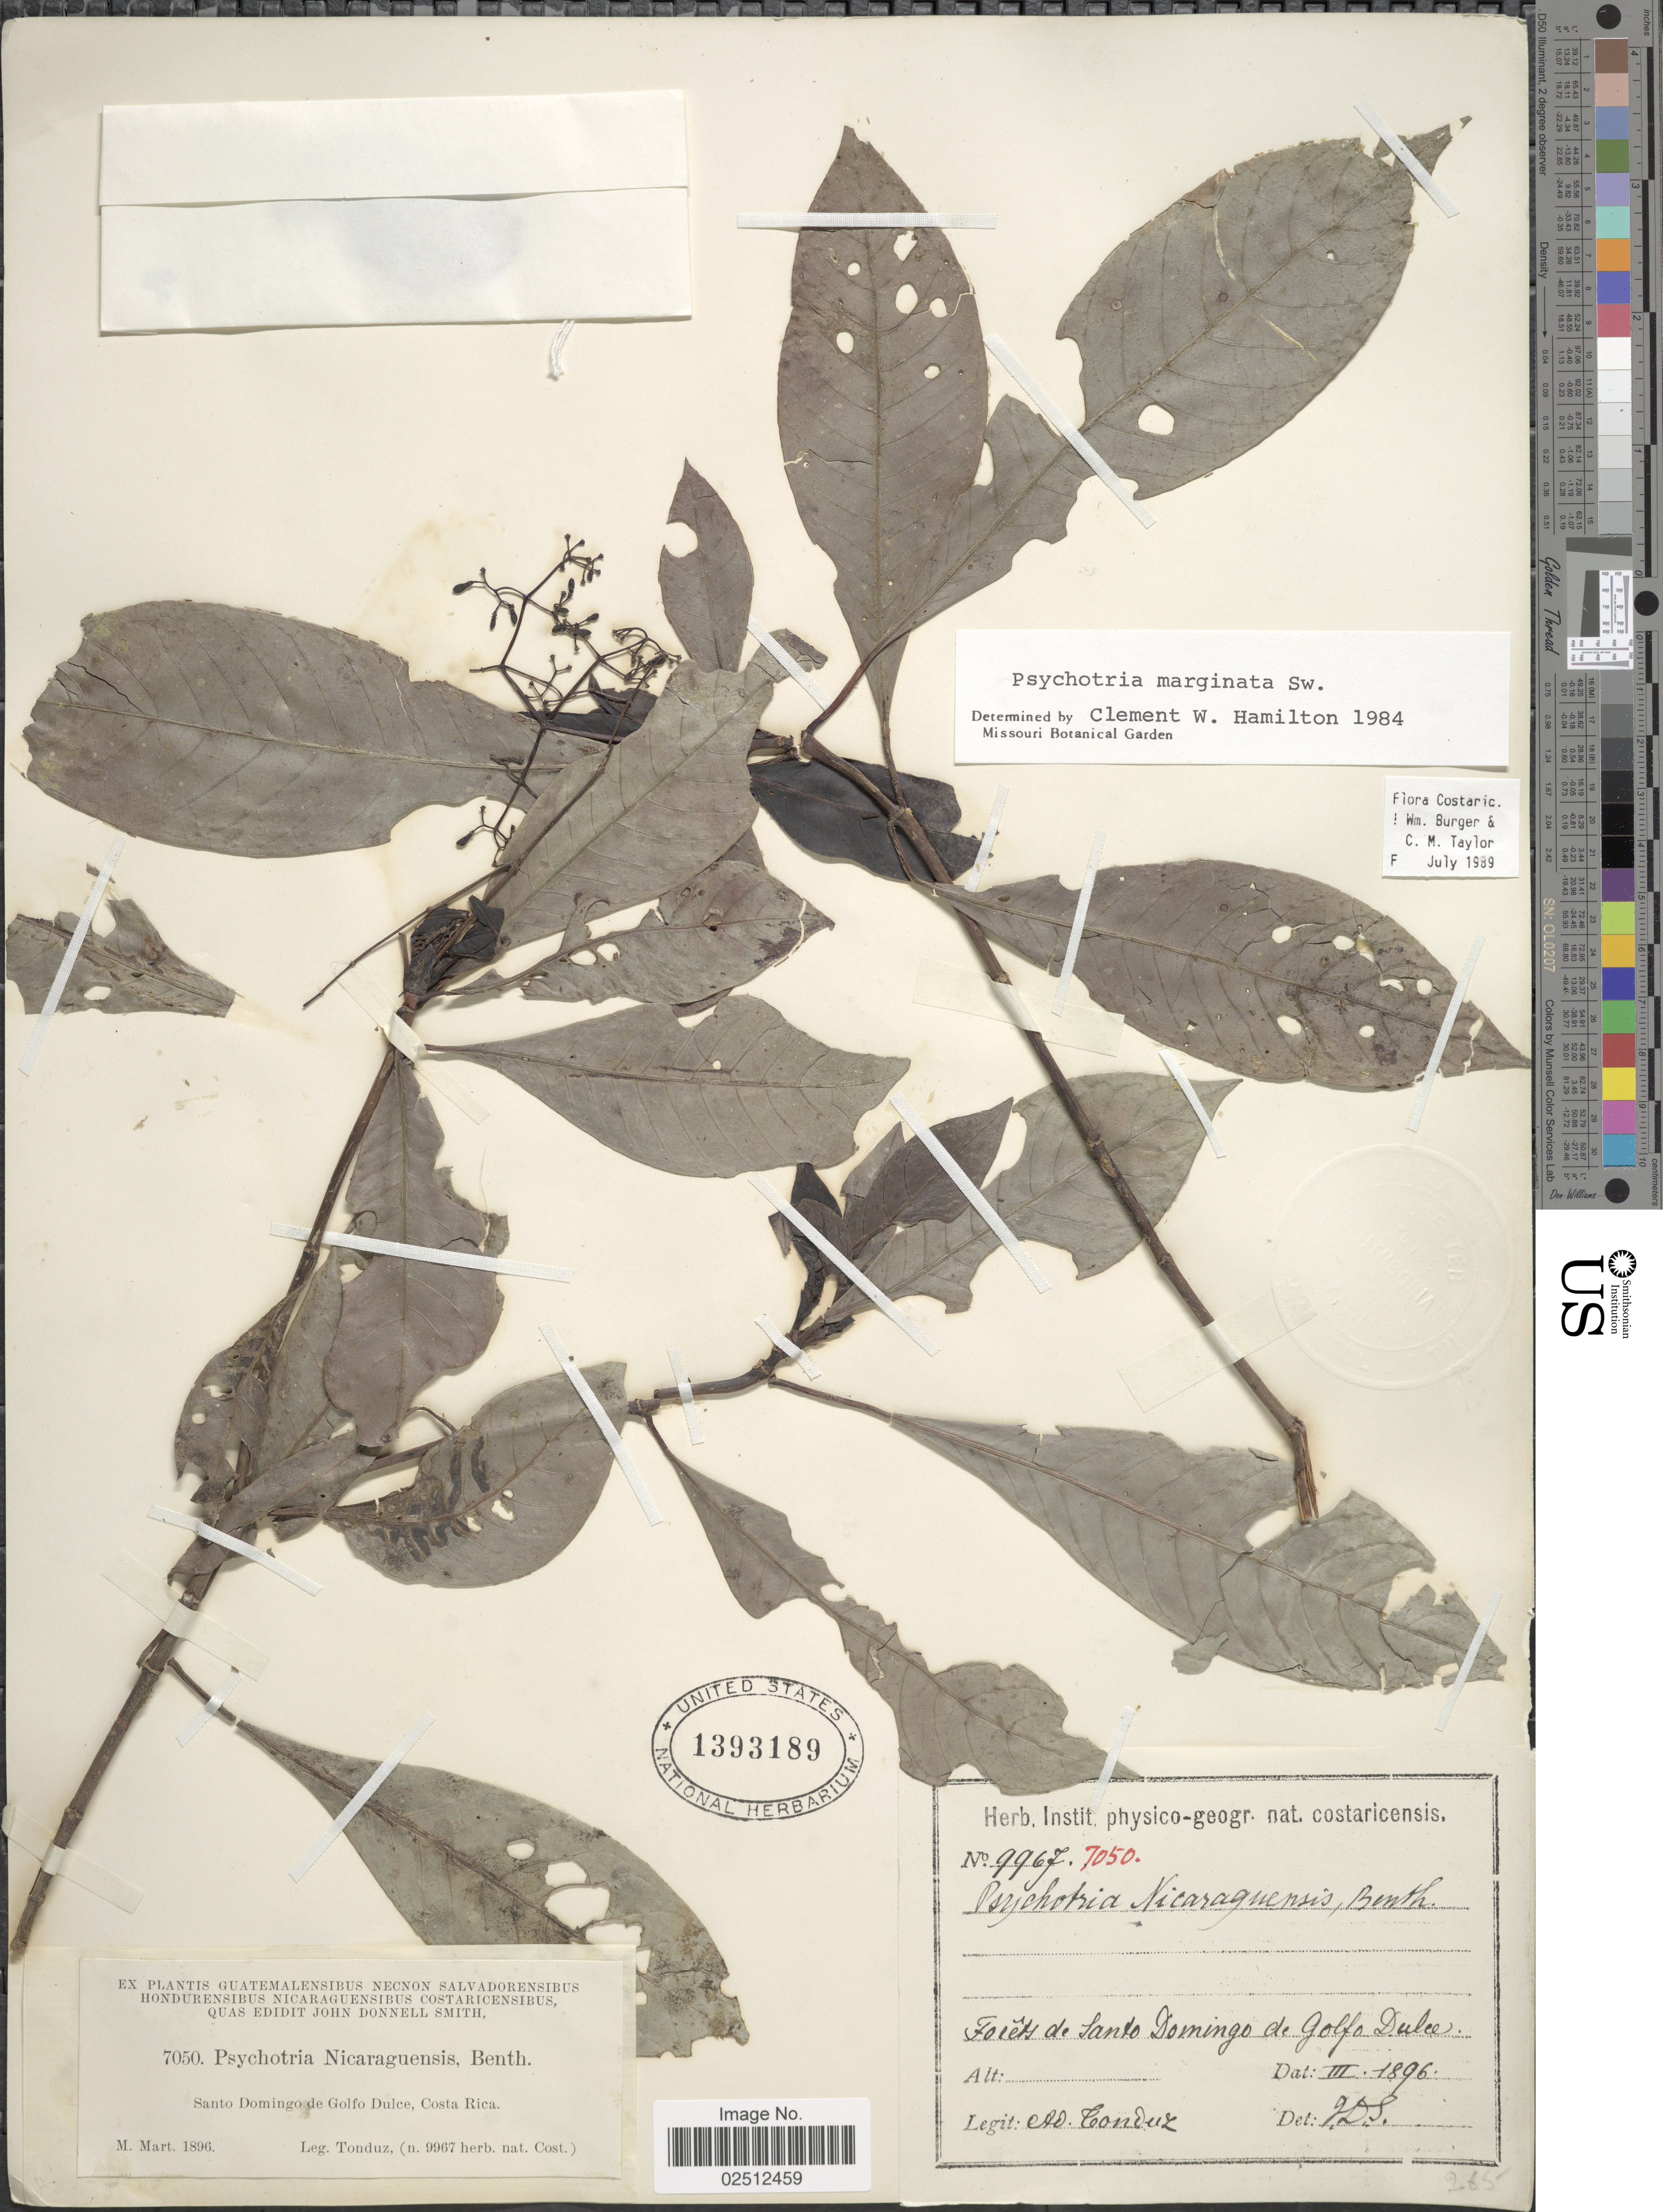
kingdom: Plantae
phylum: Tracheophyta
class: Magnoliopsida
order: Gentianales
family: Rubiaceae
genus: Psychotria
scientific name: Psychotria marginata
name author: Sw.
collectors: A. Tonduz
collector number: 9967/7050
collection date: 1896-03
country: Costa Rica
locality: Forets de Santo Domingo de Golfo Dulce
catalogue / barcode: US 1393189